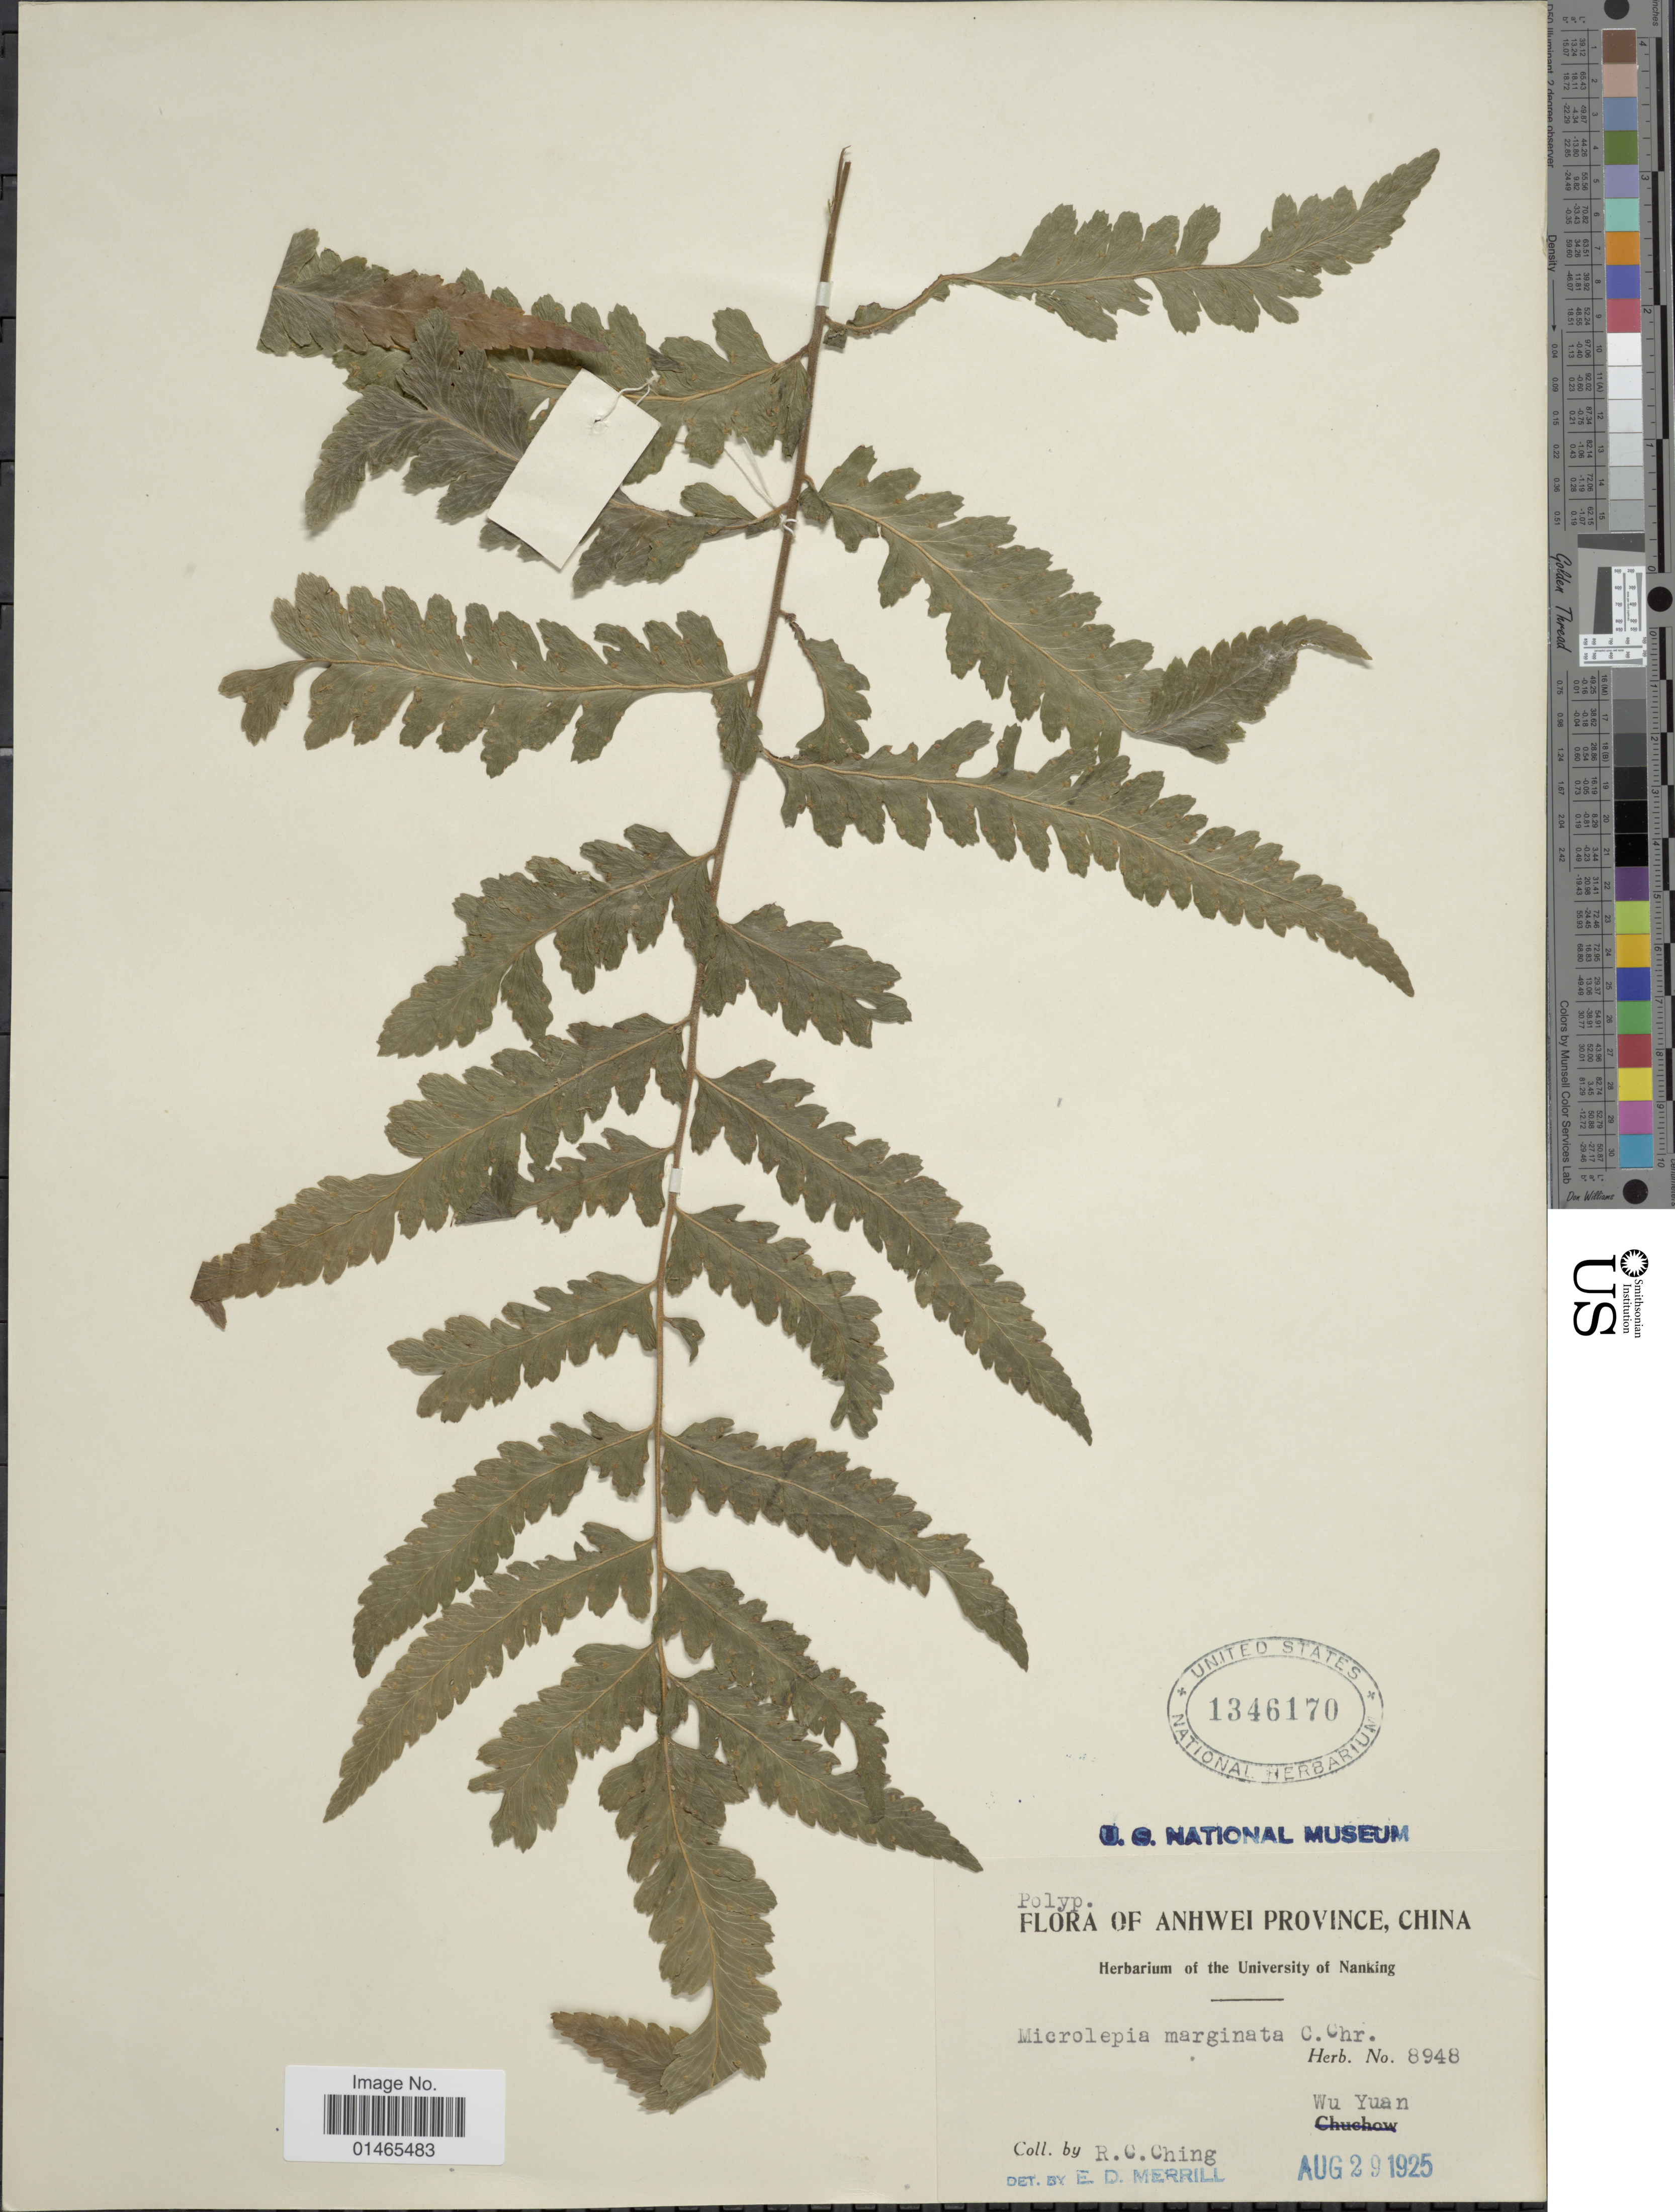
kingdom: Plantae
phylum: Tracheophyta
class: Polypodiopsida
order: Polypodiales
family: Dennstaedtiaceae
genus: Microlepia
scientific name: Microlepia marginata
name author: (Houtt.) C. Chr.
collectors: R. C. Ching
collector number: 8948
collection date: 1925-08-29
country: China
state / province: Anhui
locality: Anhwei, Wu Yuan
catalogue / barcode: US 1346170